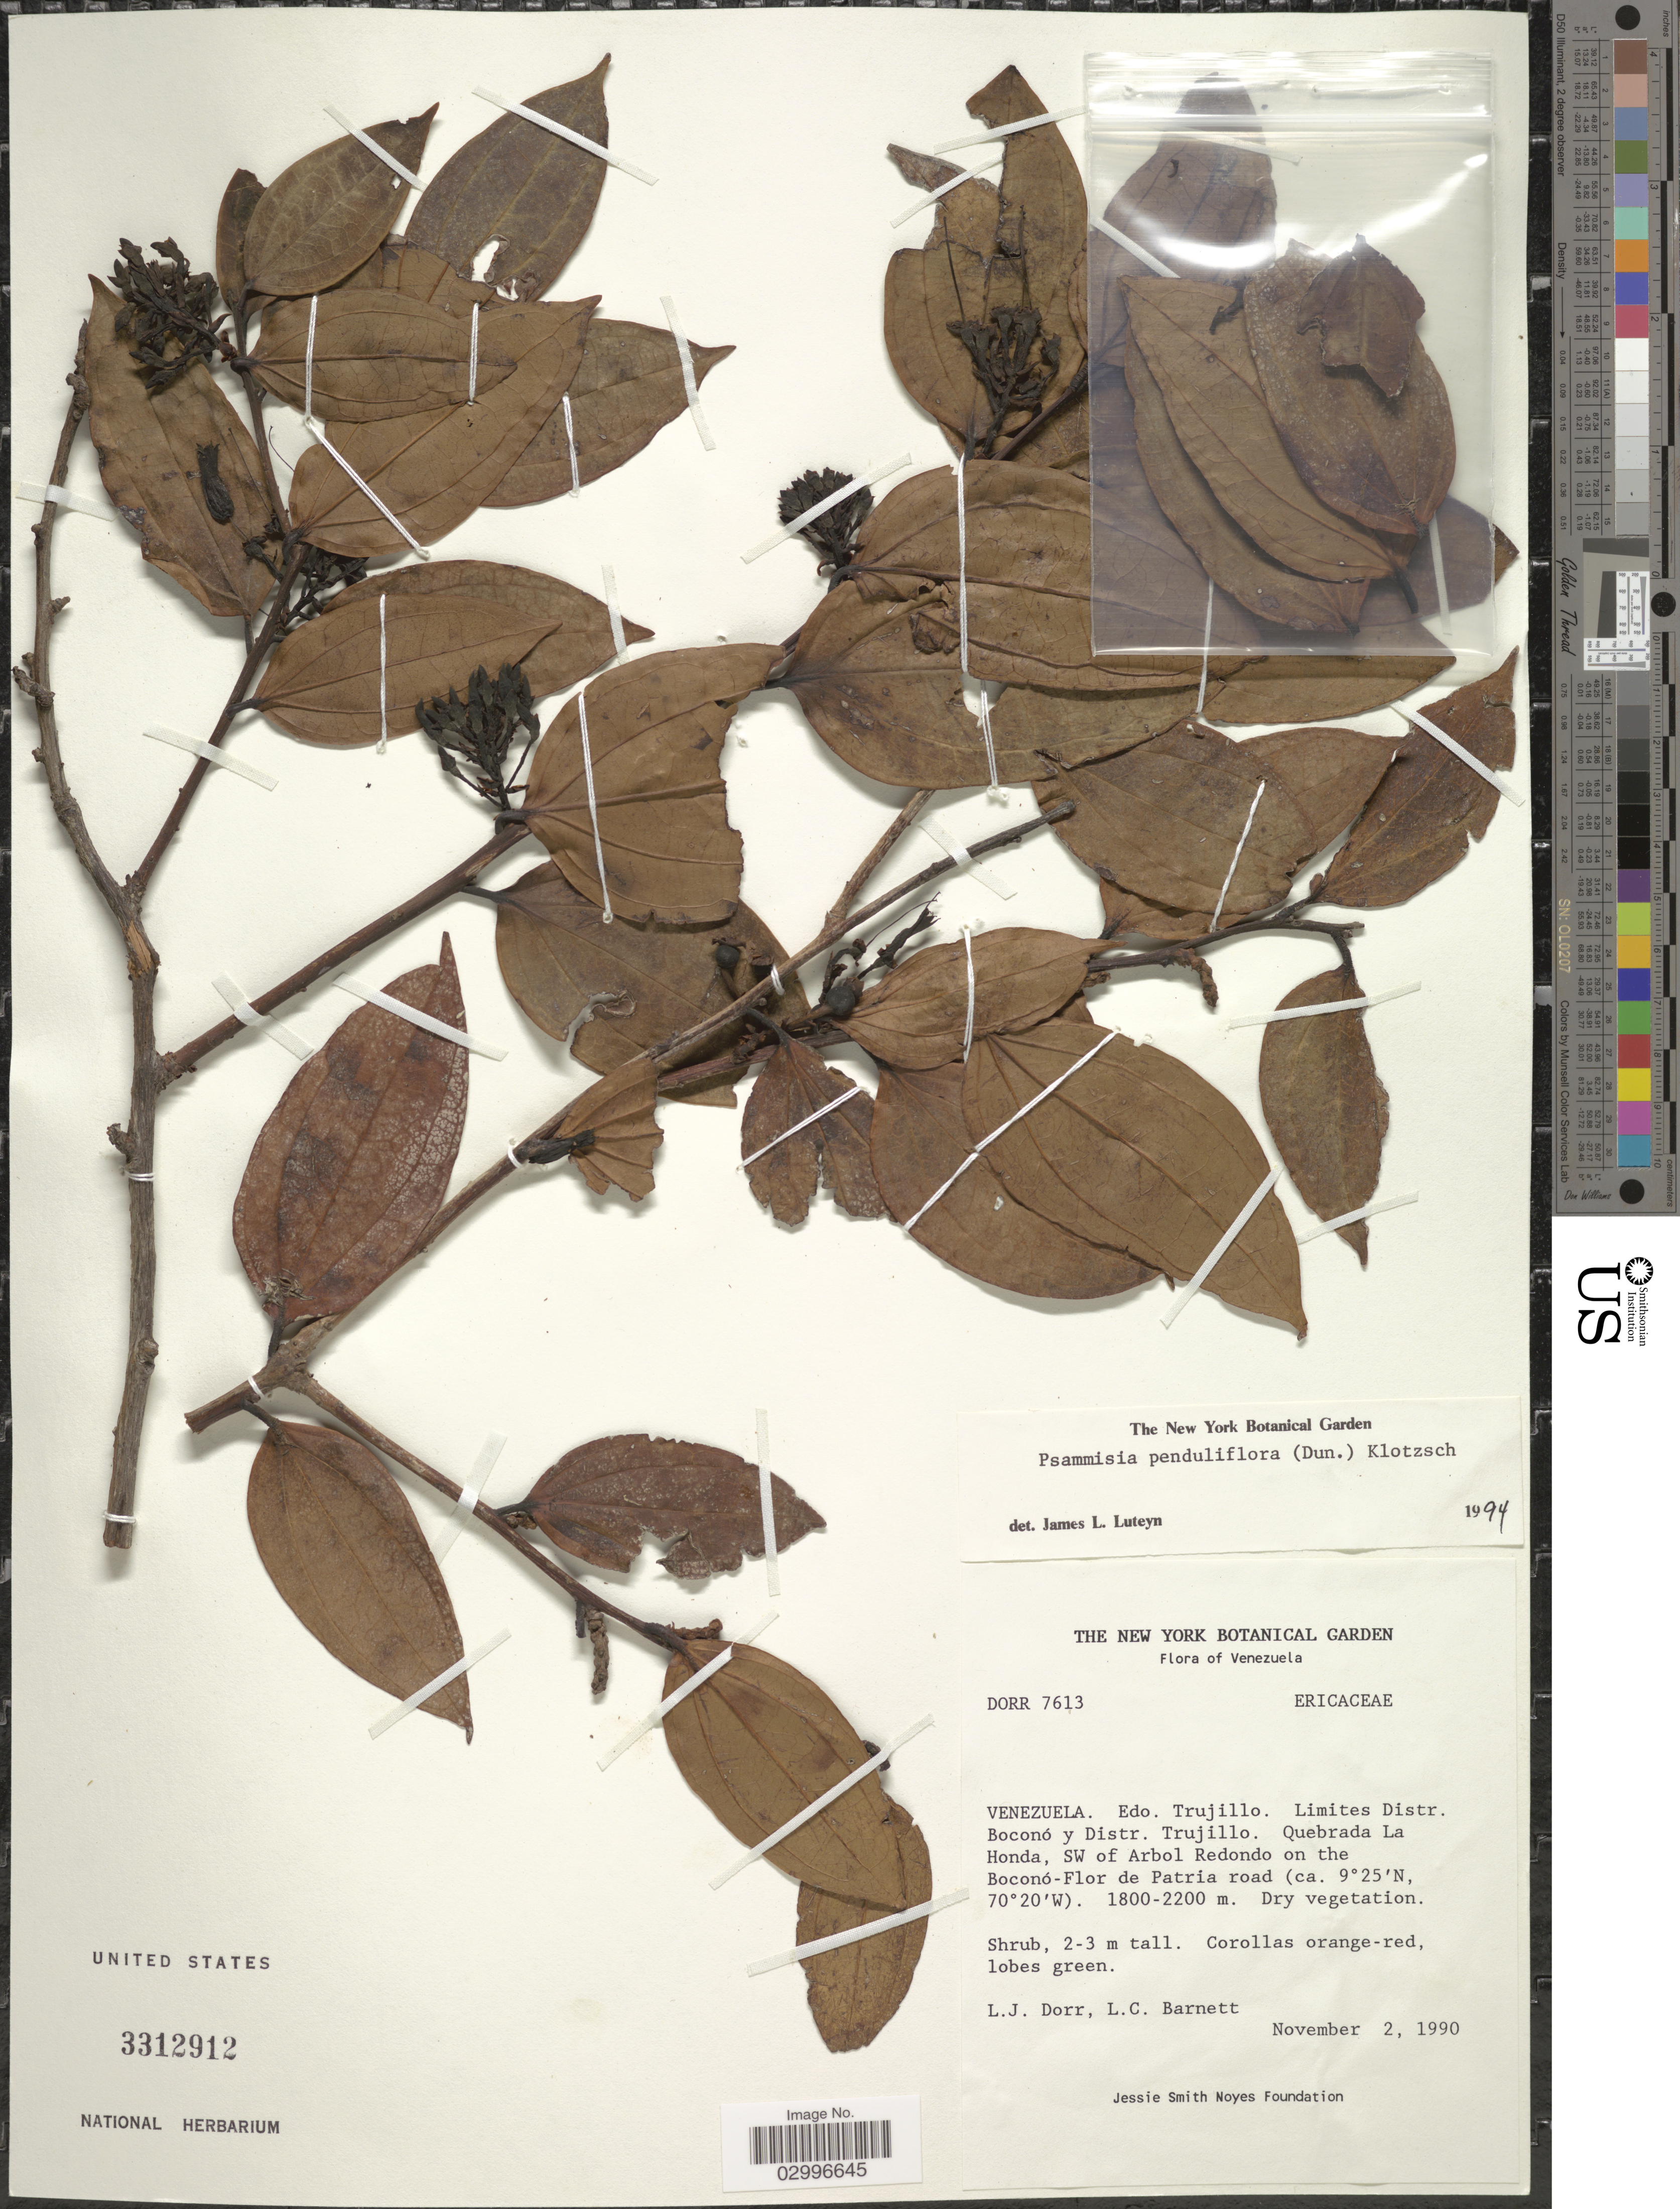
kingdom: Plantae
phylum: Tracheophyta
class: Magnoliopsida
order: Ericales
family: Ericaceae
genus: Psammisia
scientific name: Psammisia penduliflora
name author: (Dunal) Klotzsch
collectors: L. J. Dorr & L. C. Barnett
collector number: Dorr 7613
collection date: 1990-11-02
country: Venezuela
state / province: Trujillo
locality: Limites Distr. Boconó y Distr. Trujillo. Quebrada La Honda, SW of Arbol Redondo on the Boconó-Flor de Patria road.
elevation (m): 1800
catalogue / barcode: US 3312912